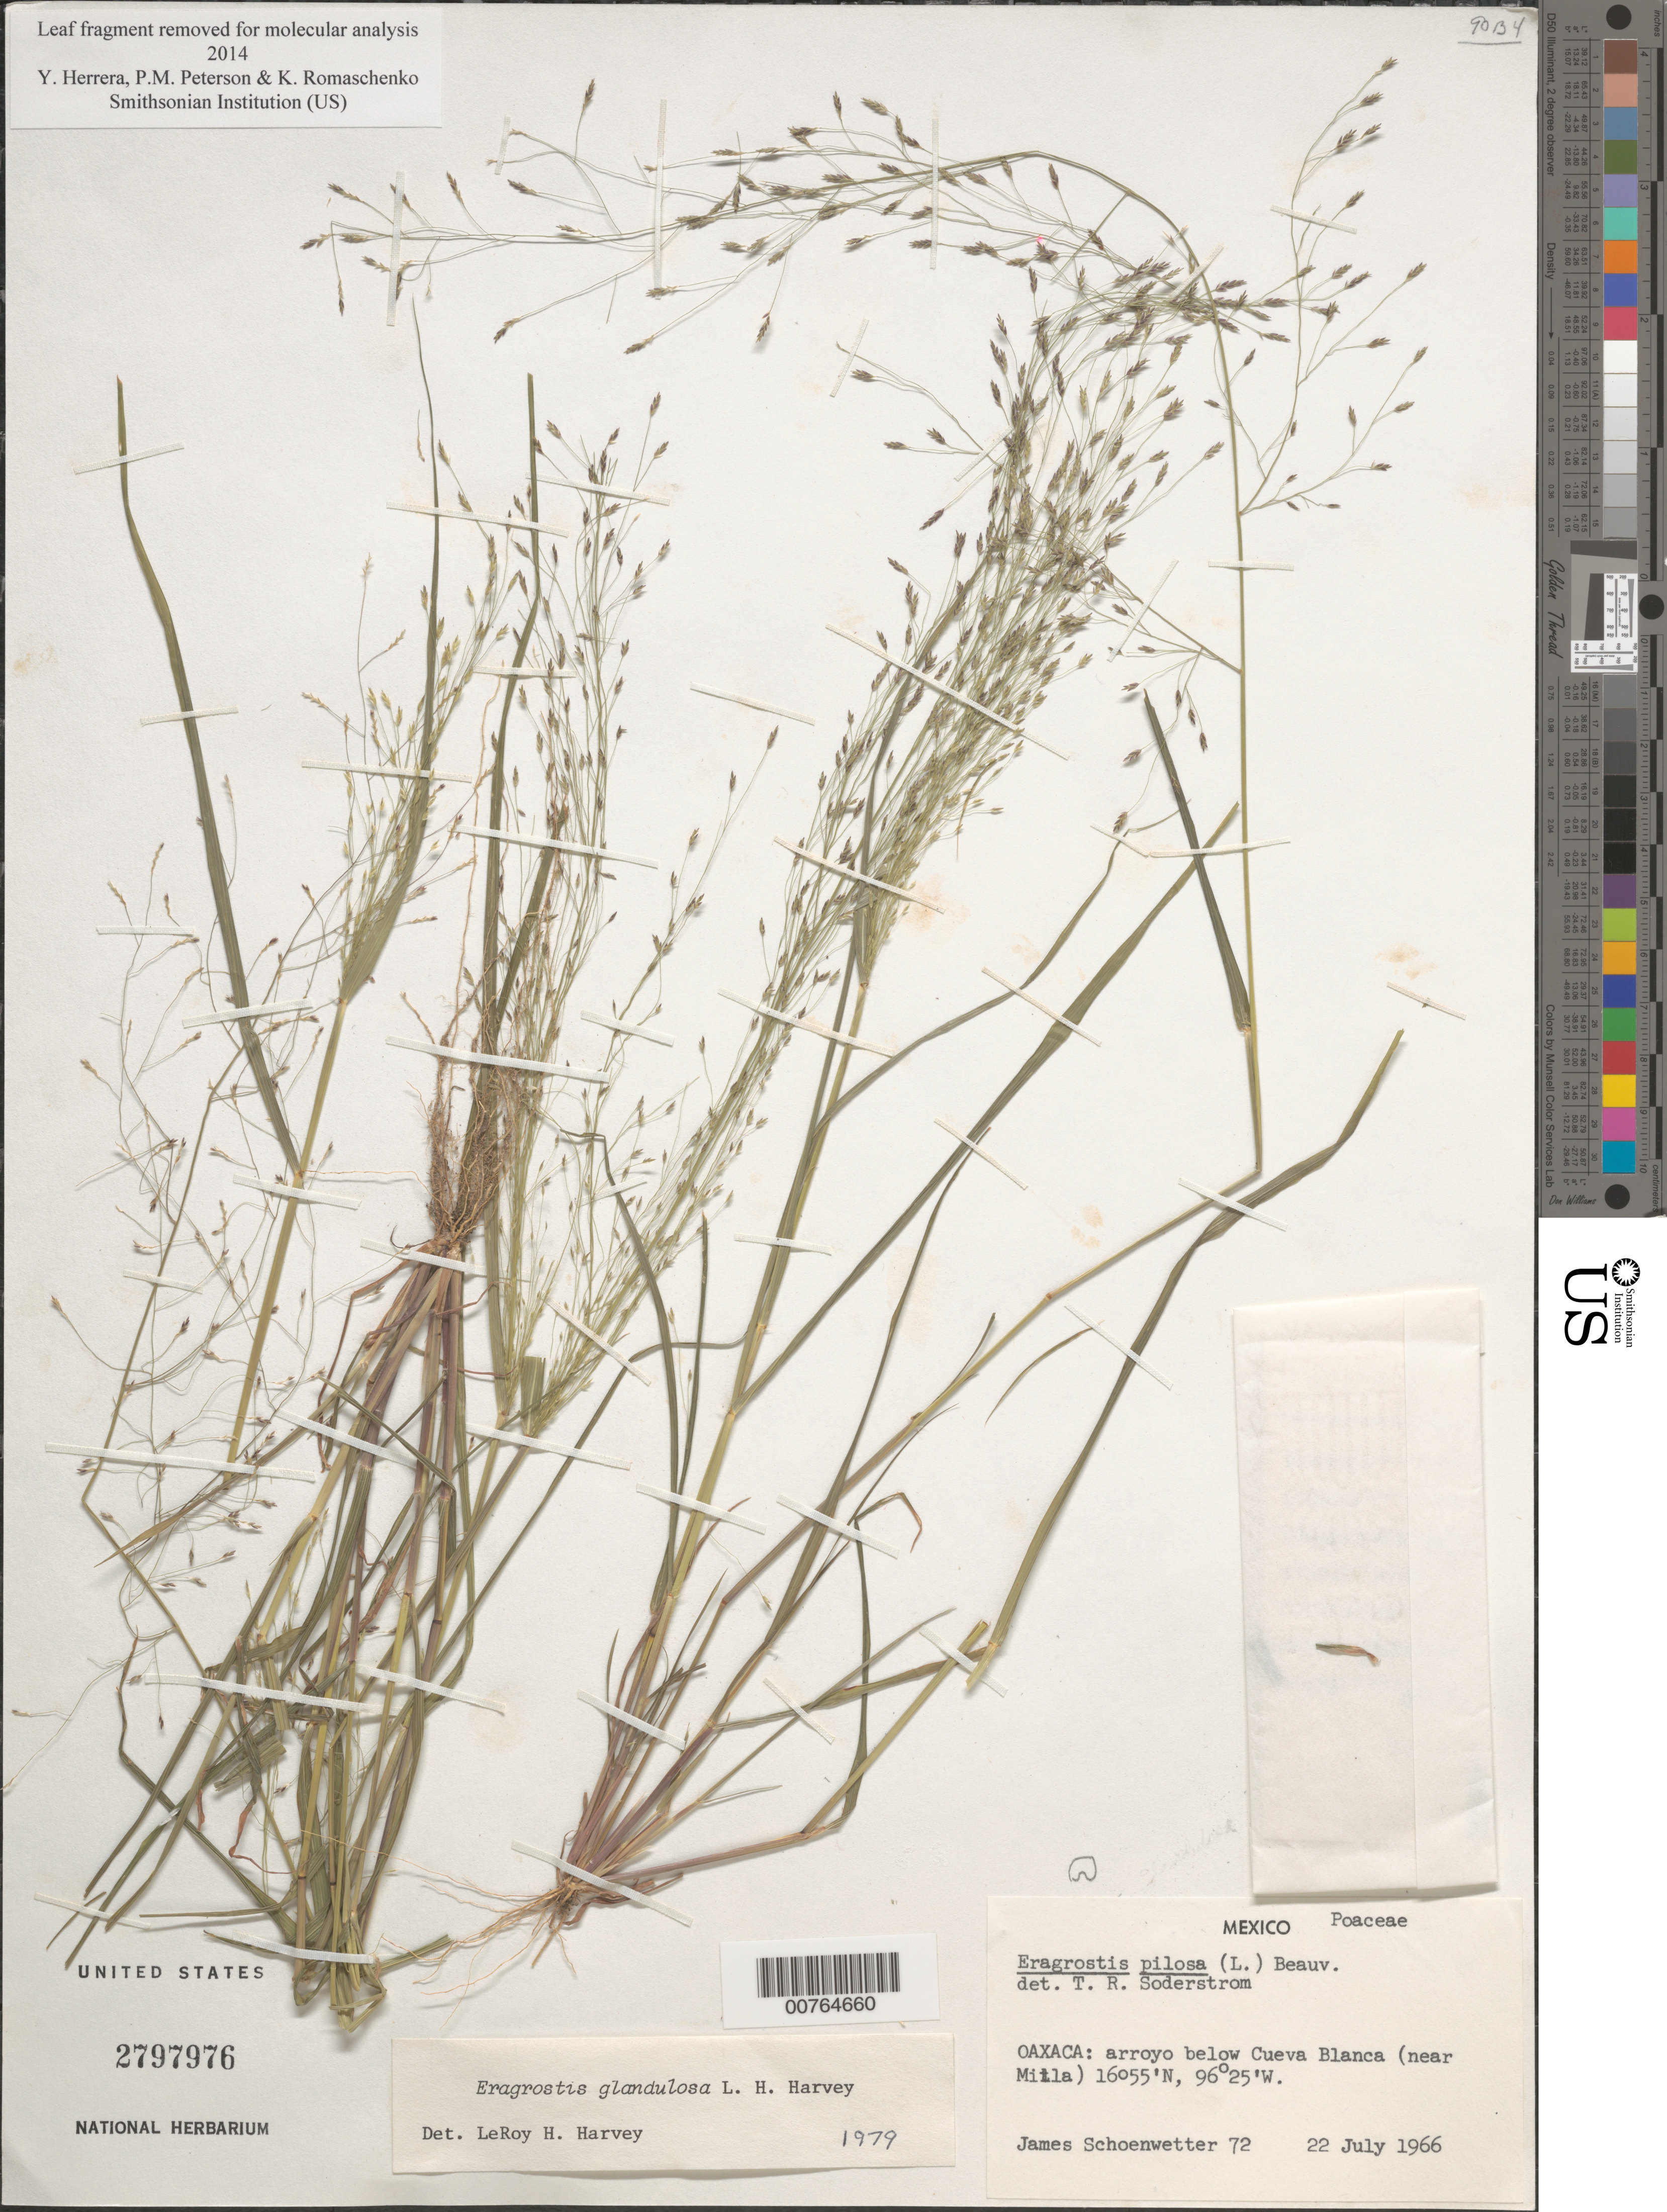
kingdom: Plantae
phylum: Tracheophyta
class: Liliopsida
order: Poales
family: Poaceae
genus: Eragrostis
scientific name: Eragrostis glandulosa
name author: L.H. Harv.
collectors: J. Schoenwetter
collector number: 72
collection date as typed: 22 Jul 1966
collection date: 1966-07-22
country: Mexico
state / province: Oaxaca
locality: Below Cueva Blanca, near Mitla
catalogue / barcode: US 2797976